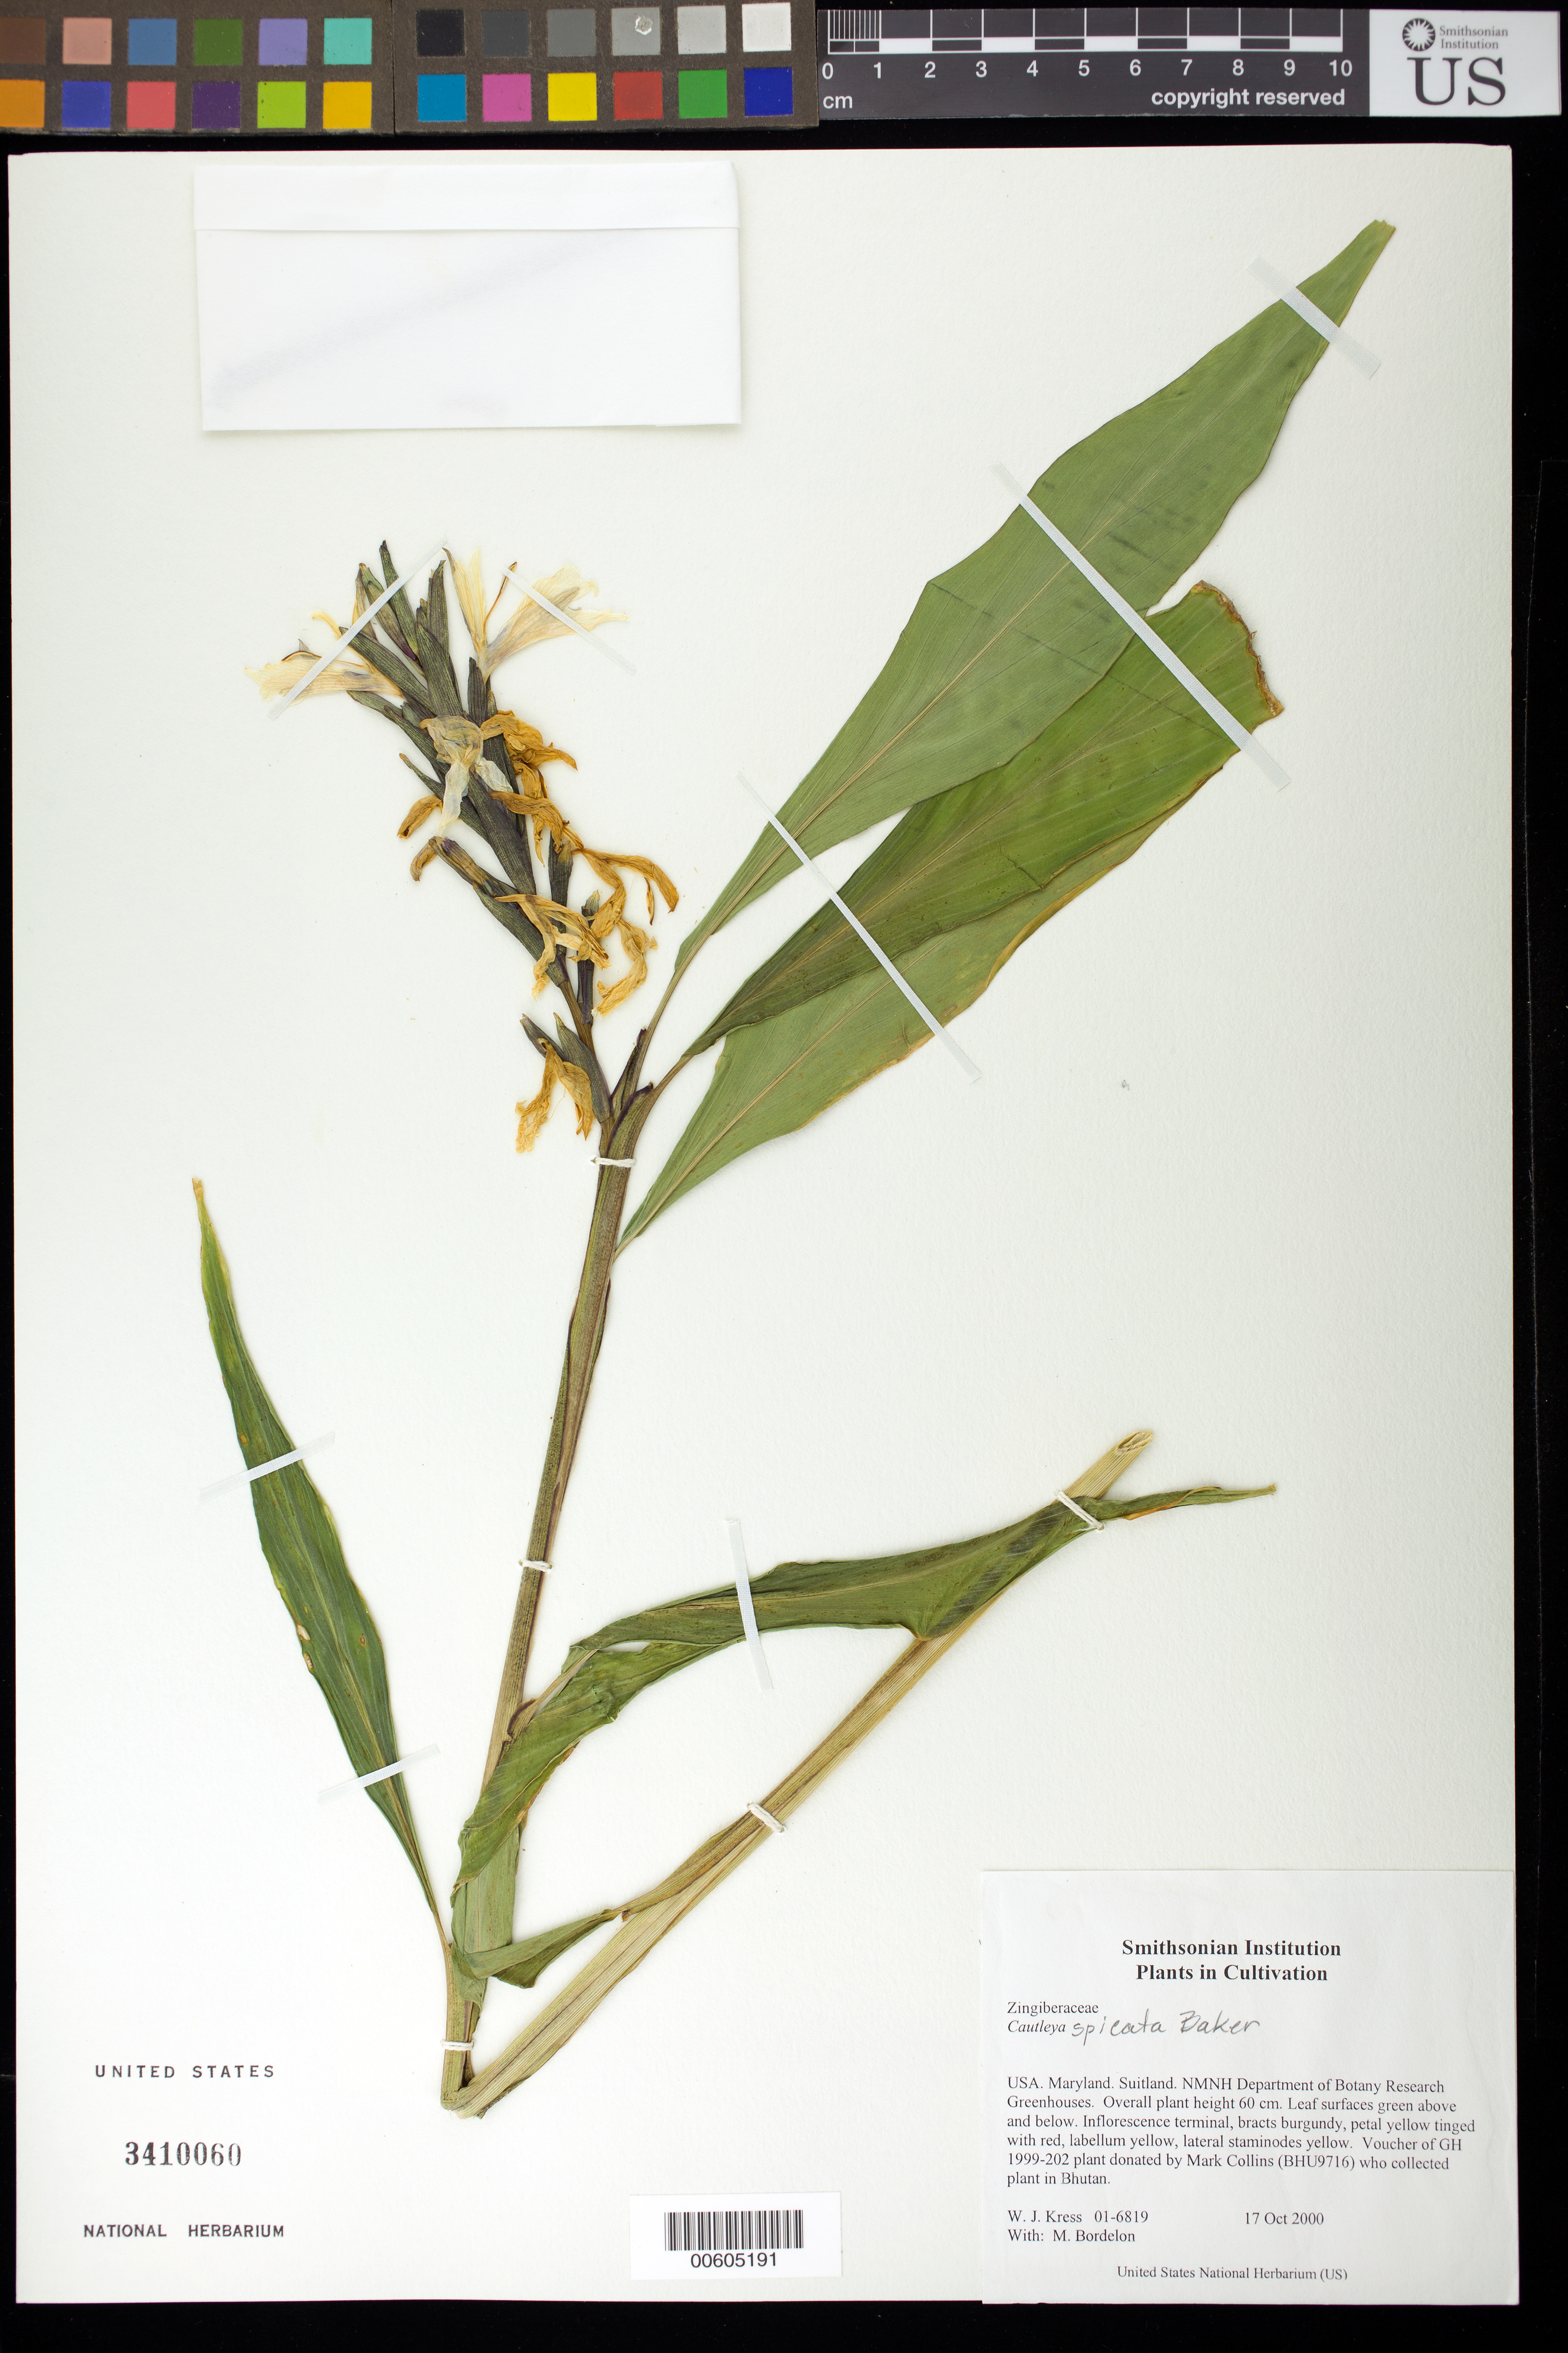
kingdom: Plantae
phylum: Tracheophyta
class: Liliopsida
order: Zingiberales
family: Zingiberaceae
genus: Cautleya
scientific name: Cautleya sp.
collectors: W. J. Kress & M. Bordelon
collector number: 01-6819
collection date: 2000-10-17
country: United States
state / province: Maryland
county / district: Prince George's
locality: NMNH Botany Research Greenhouses. Suitland (USBRG)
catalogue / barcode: US 3410060